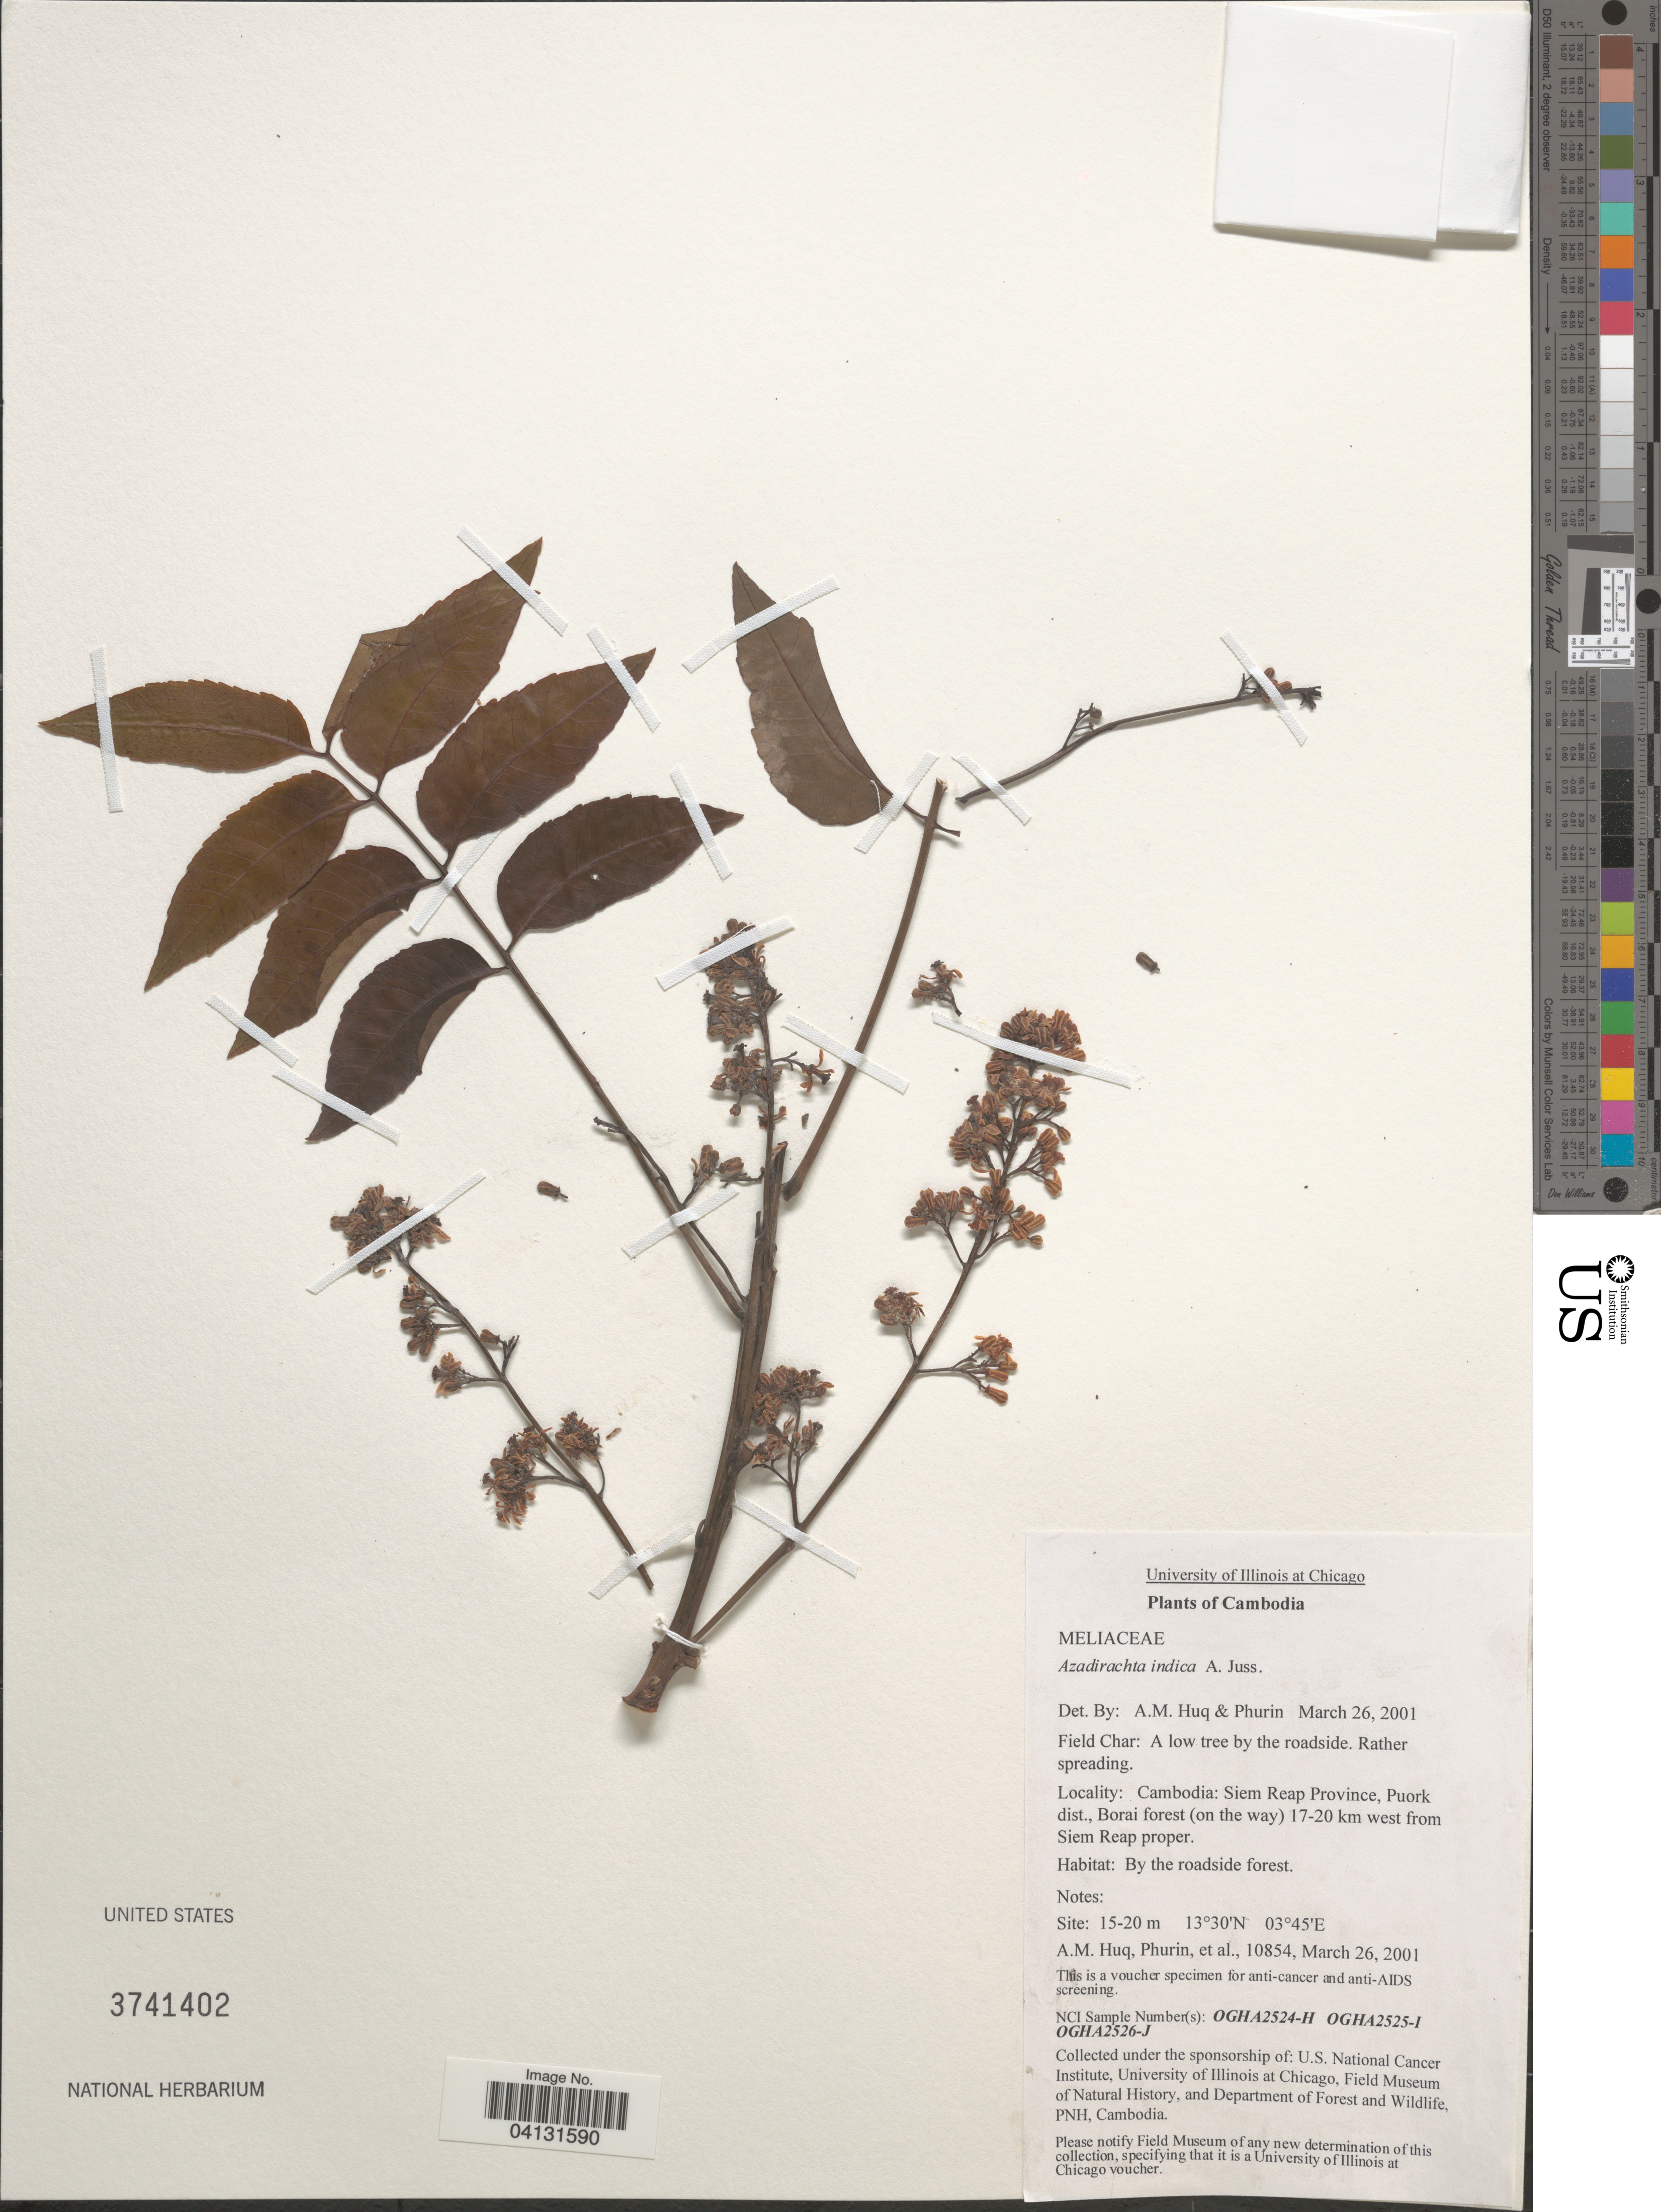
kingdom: Plantae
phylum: Tracheophyta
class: Magnoliopsida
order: Sapindales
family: Meliaceae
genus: Azadirachta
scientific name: Azadirachta indica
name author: A. Juss.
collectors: A. M. Huq, -. Phurin & et al.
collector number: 10854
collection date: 2001-03-26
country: Cambodia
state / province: Siĕm Réab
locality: Siem Reap Province, Puork dist., Borai forest (on the way) 17-20 km west from Siem Reap proper.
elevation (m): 15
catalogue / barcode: US 3741402